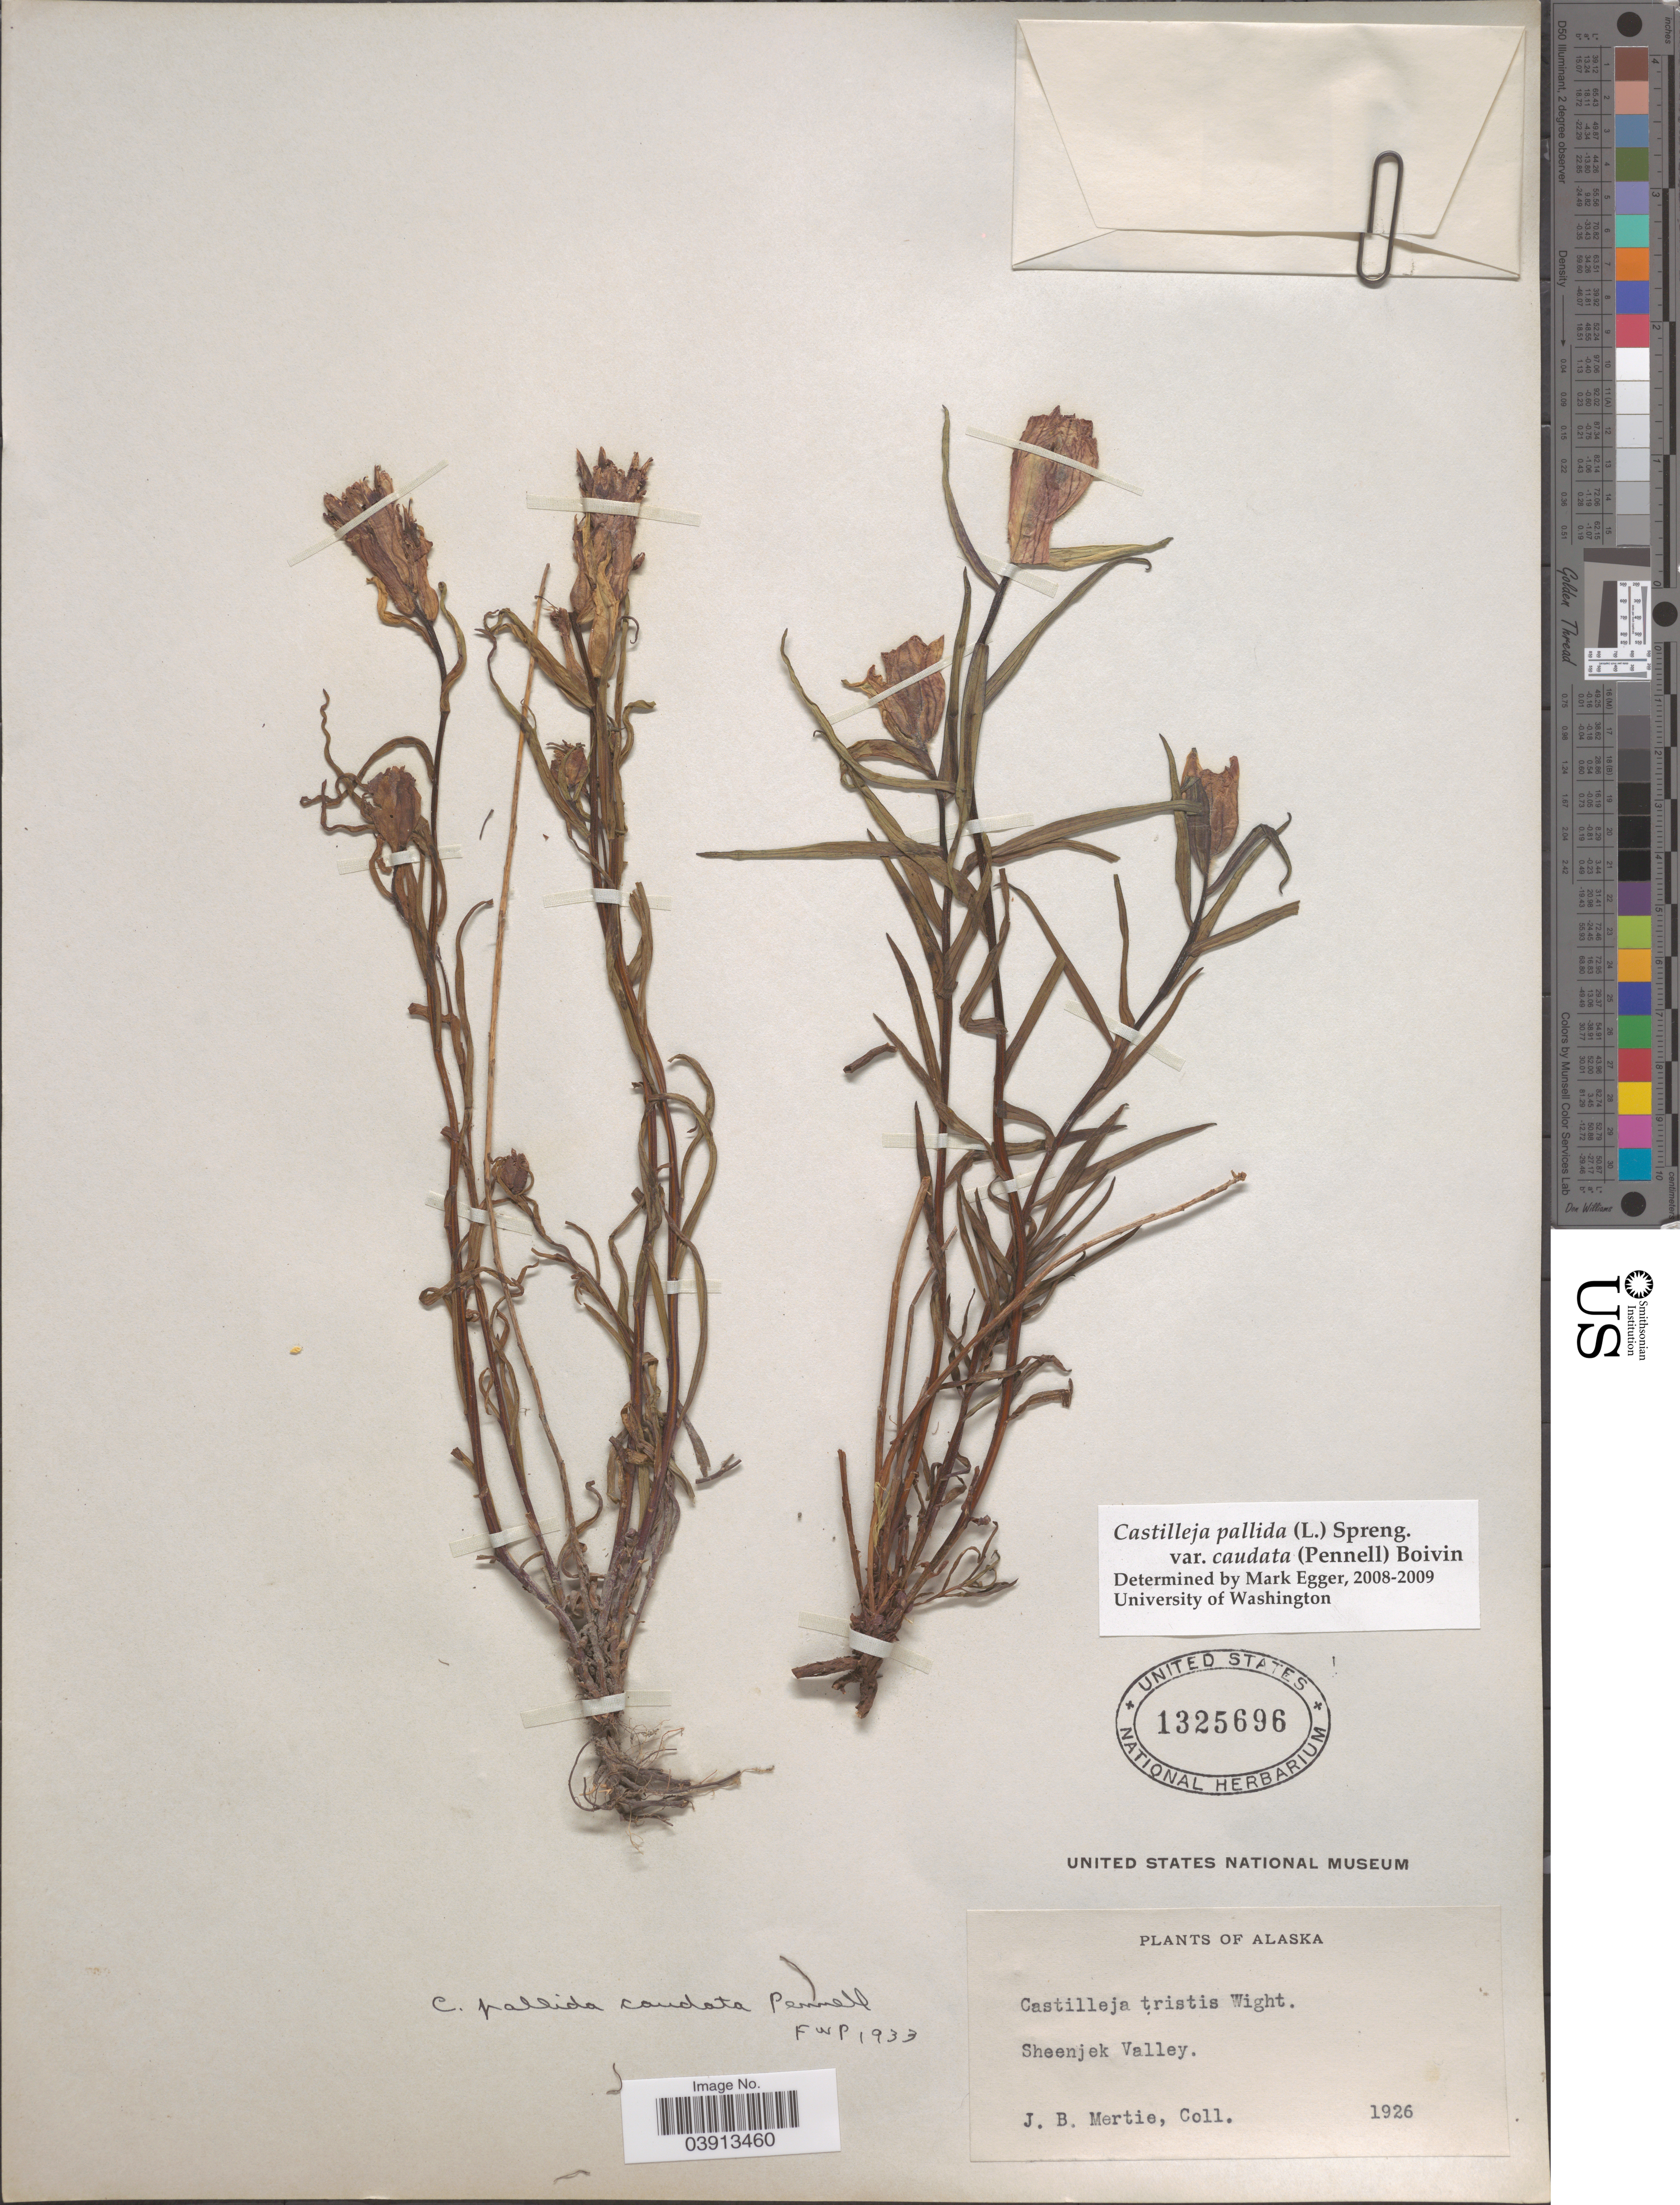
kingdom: Plantae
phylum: Tracheophyta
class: Magnoliopsida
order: Lamiales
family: Orobanchaceae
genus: Castilleja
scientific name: Castilleja pallida var. caudata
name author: (Pennell) B. Boivin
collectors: J. Mertie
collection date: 1926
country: United States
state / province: Alaska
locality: Sheenjek Valley.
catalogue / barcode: US 1325696